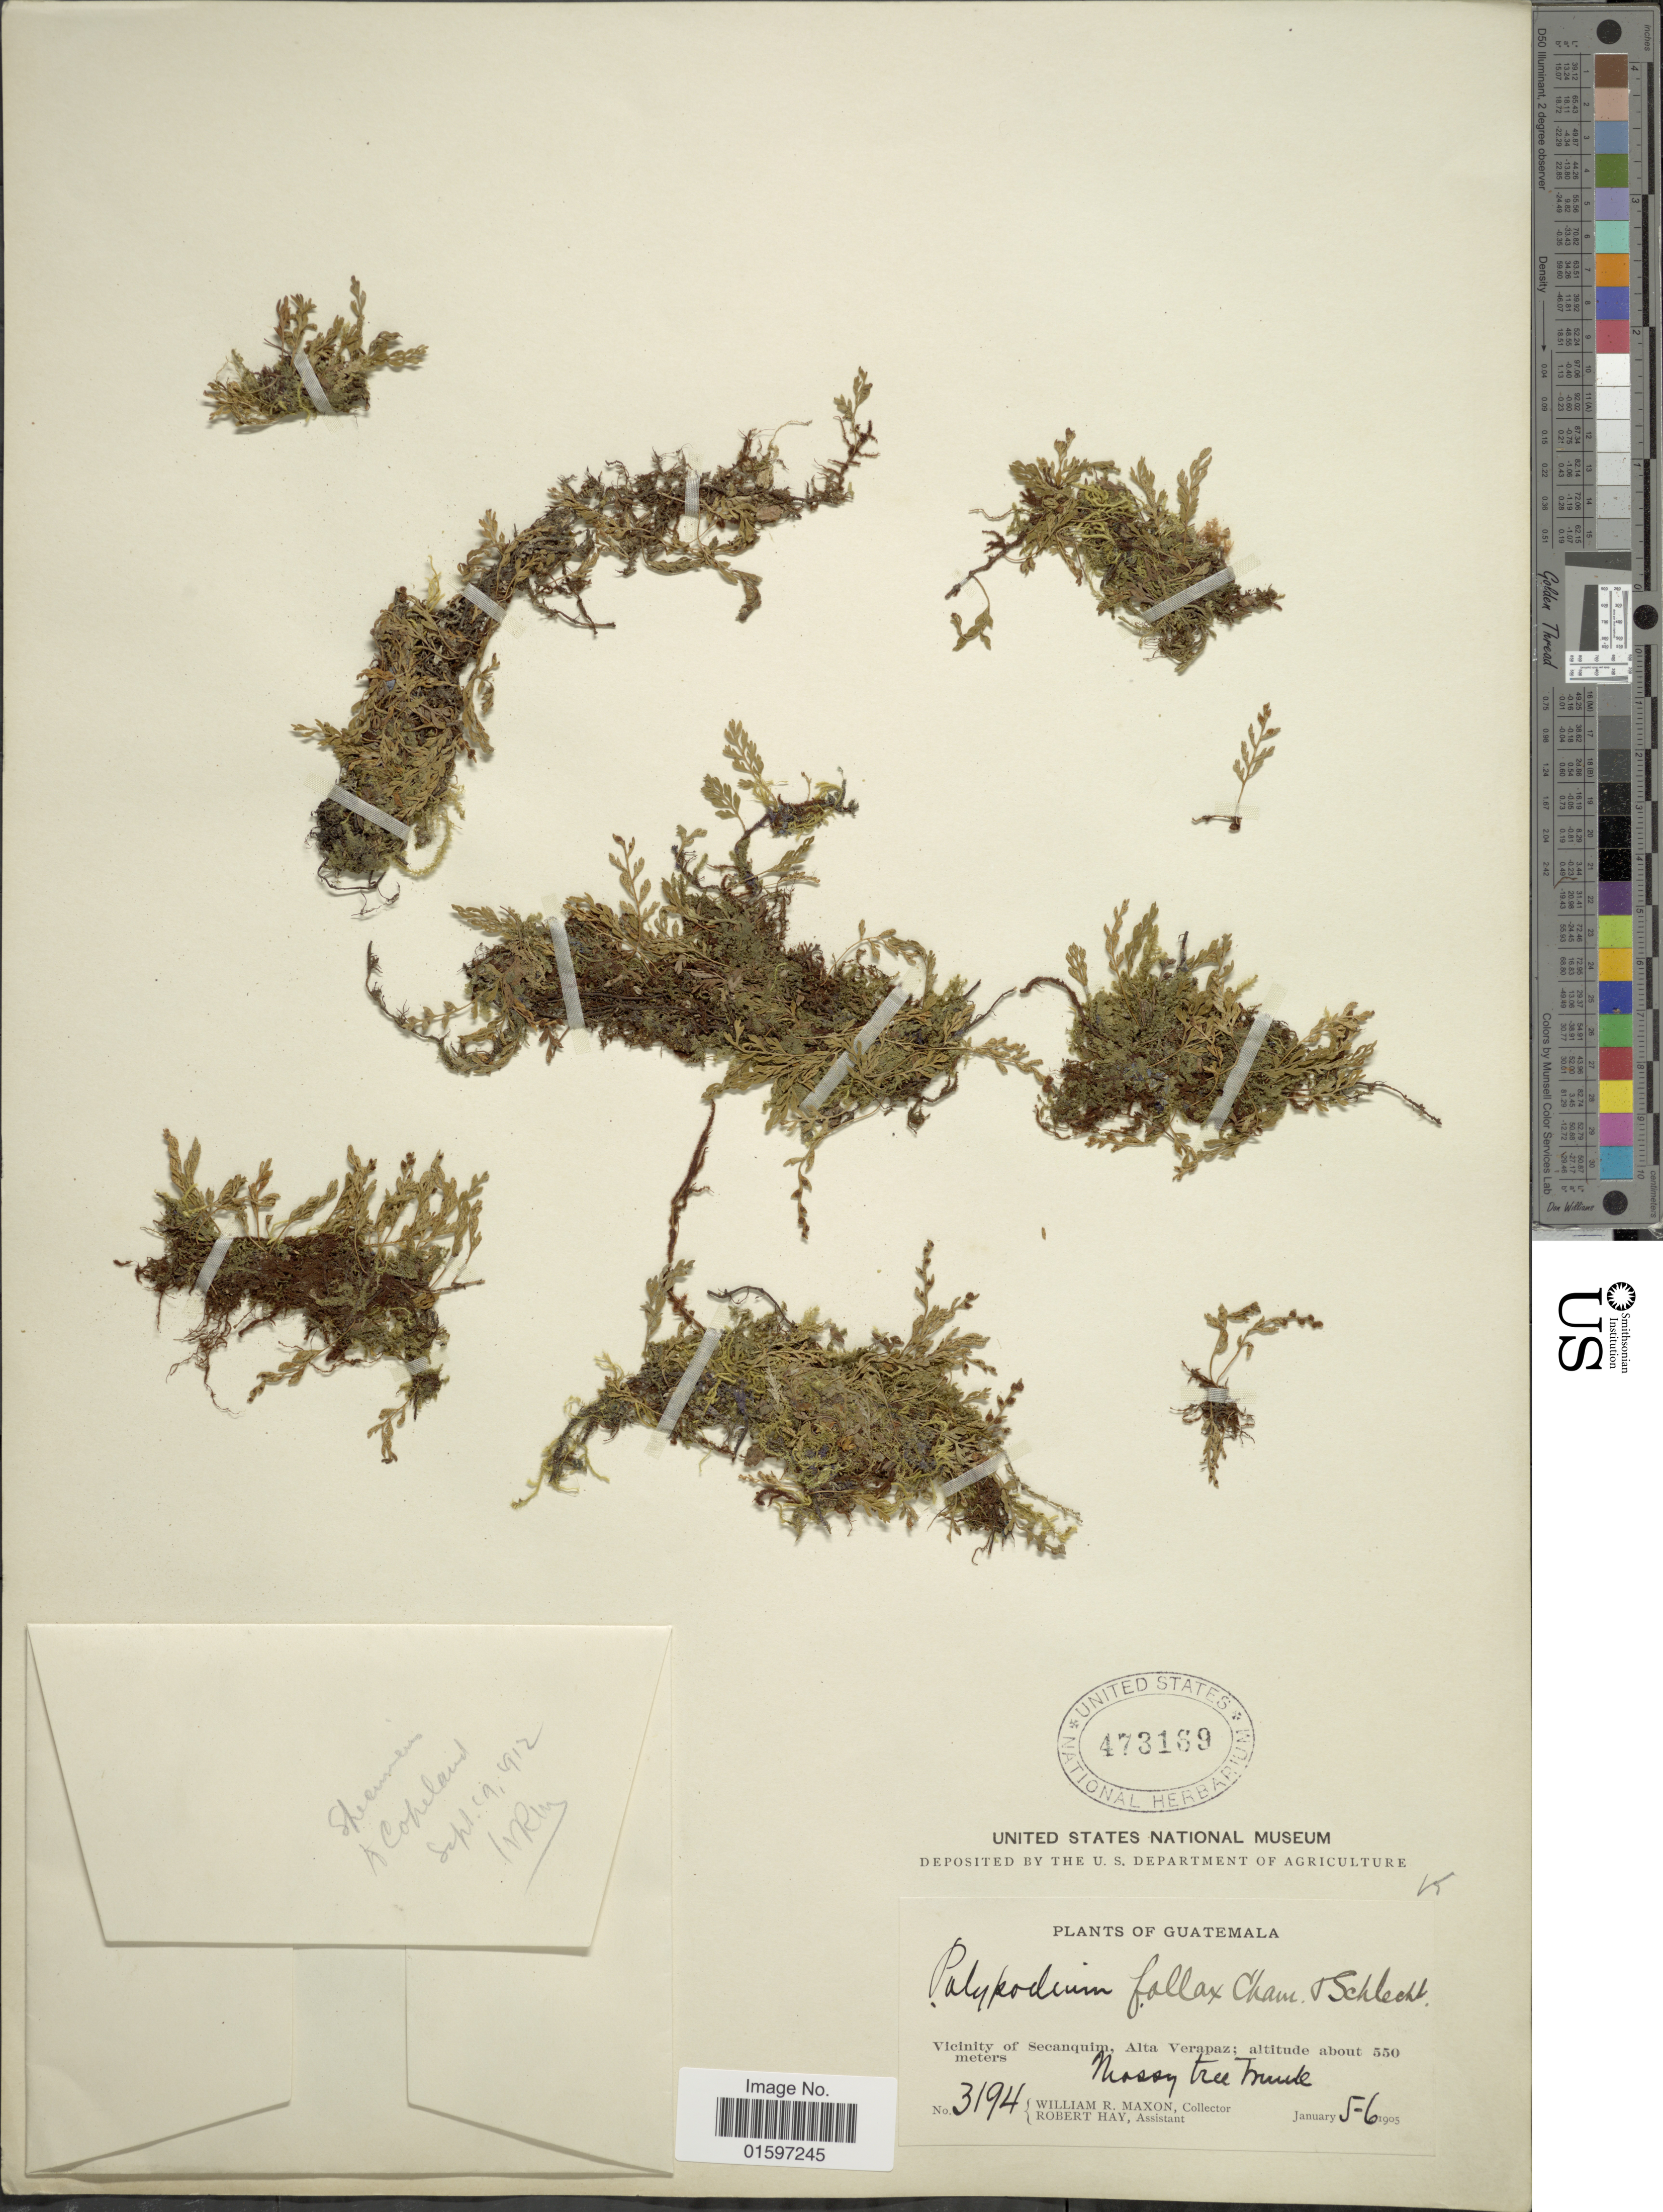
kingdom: Plantae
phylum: Tracheophyta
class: Polypodiopsida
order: Polypodiales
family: Polypodiaceae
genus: Pleopeltis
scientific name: Pleopeltis fallax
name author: (Schltdl. & Cham.) Mickel & Beitel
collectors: W. R. Maxon & R. H. Hay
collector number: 3194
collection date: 1905-01-05/1905-01-06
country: Guatemala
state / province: Alta Verapaz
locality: Vicinity of Secanquim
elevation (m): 550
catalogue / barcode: US 473169